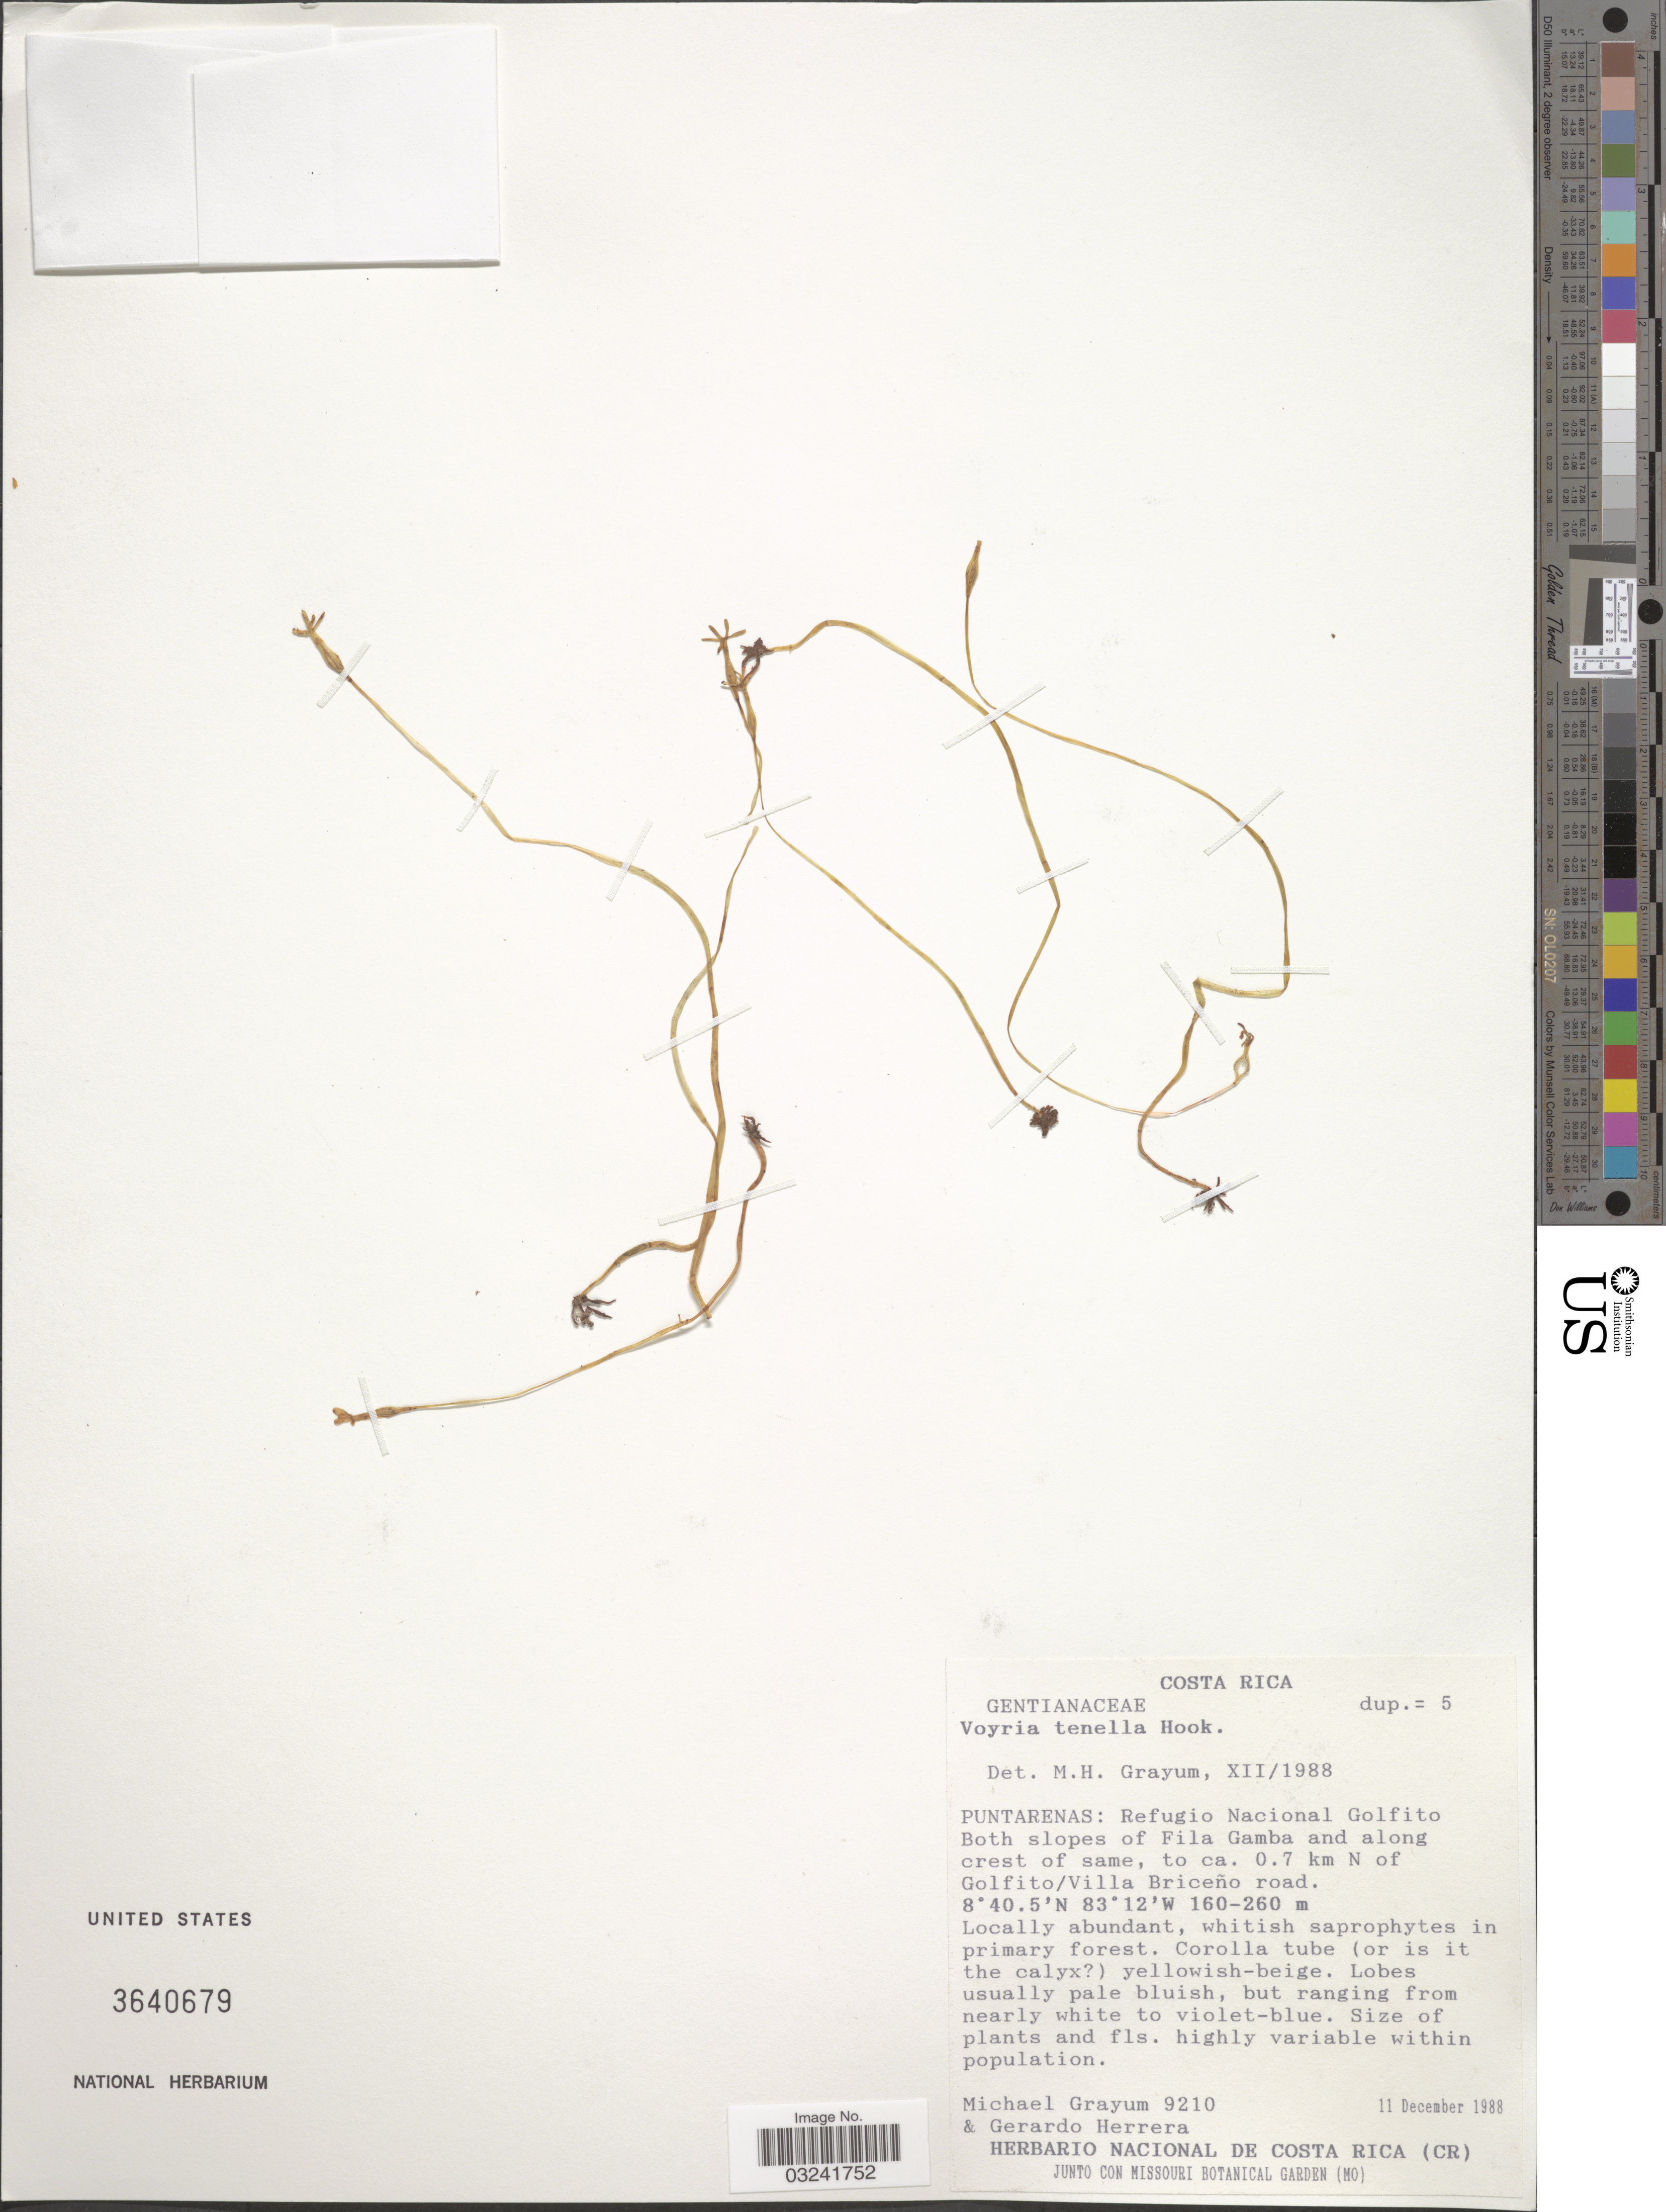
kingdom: Plantae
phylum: Tracheophyta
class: Magnoliopsida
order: Gentianales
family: Gentianaceae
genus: Voyria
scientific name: Voyria tenella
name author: Guilding ex Hook.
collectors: M. H. Grayum & G. Herrera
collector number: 9210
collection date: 1988-12-11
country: Costa Rica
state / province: Puntarenas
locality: Refugio Nacional Golfito, Both slopes of Fila Gamba and along crest of same, to ca. 0.7 km N of Golfito/Villa Briceño road.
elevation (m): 160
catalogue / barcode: US 3640679